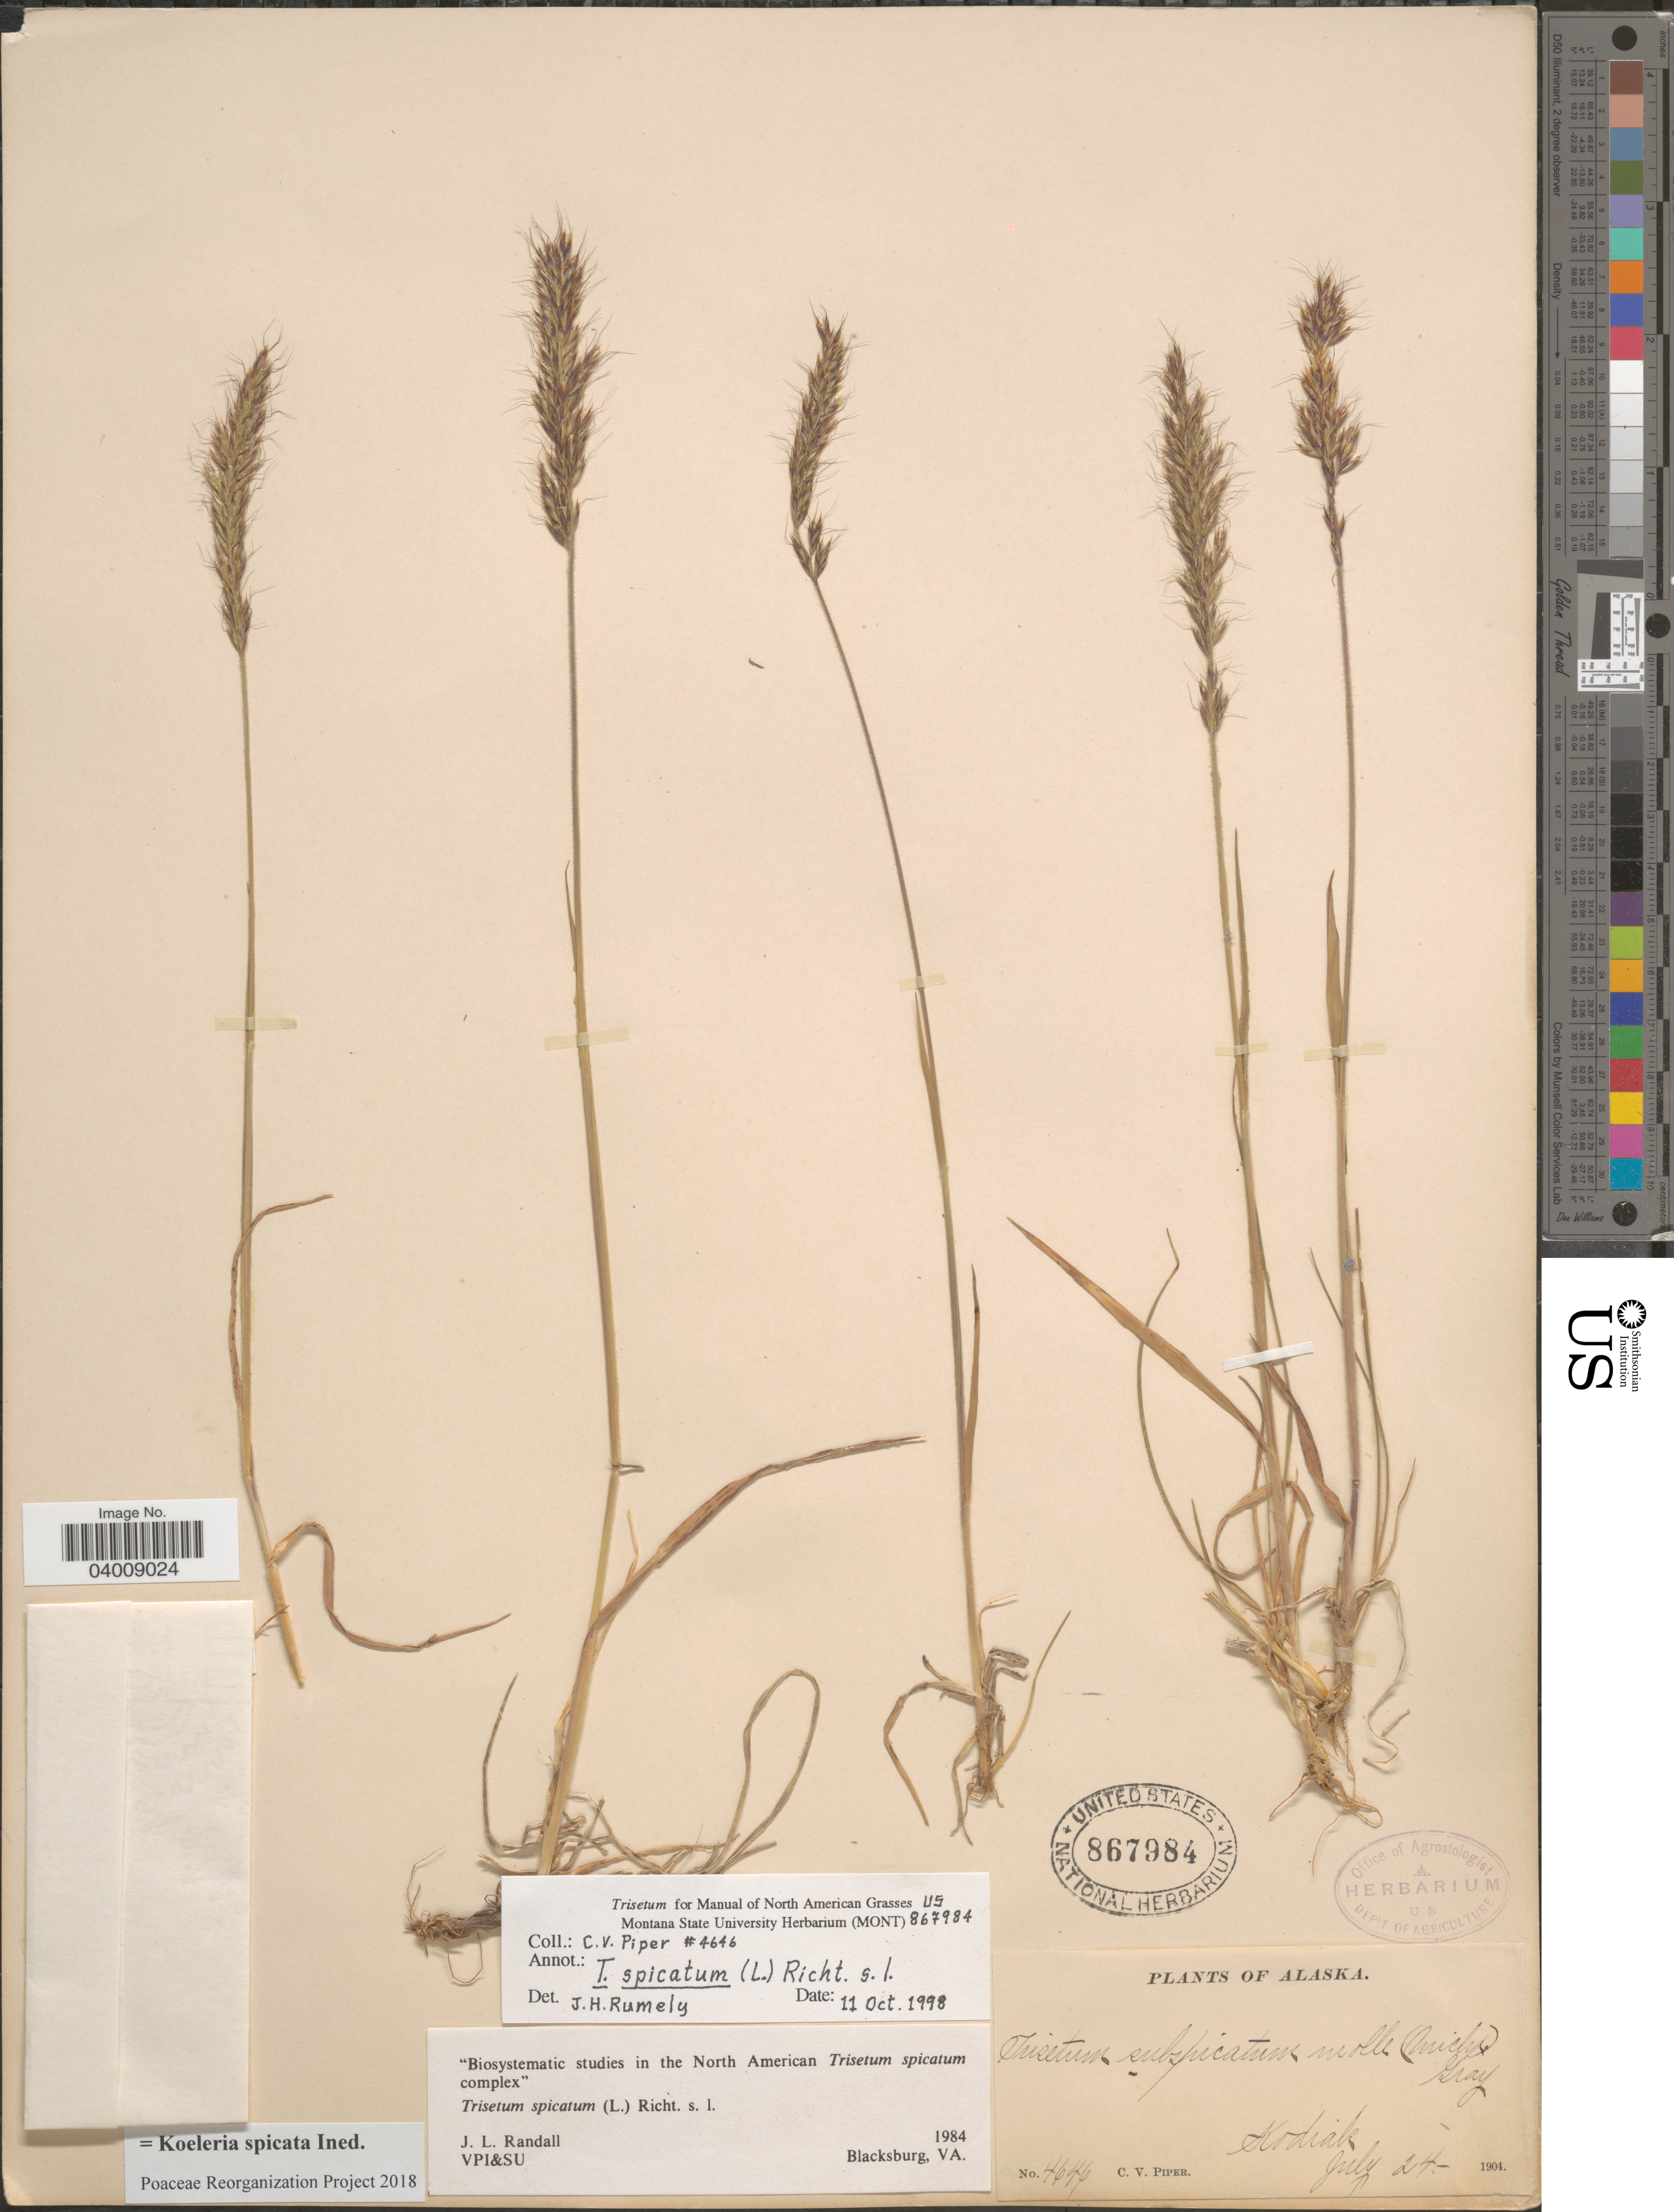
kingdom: Plantae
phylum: Tracheophyta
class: Liliopsida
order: Poales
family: Poaceae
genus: Koeleria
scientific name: Koeleria spicata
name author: (L.) Barberá et al.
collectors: C. V. Piper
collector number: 4646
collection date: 1904-07-24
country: United States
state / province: Alaska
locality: Kodiak.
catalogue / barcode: US 867984